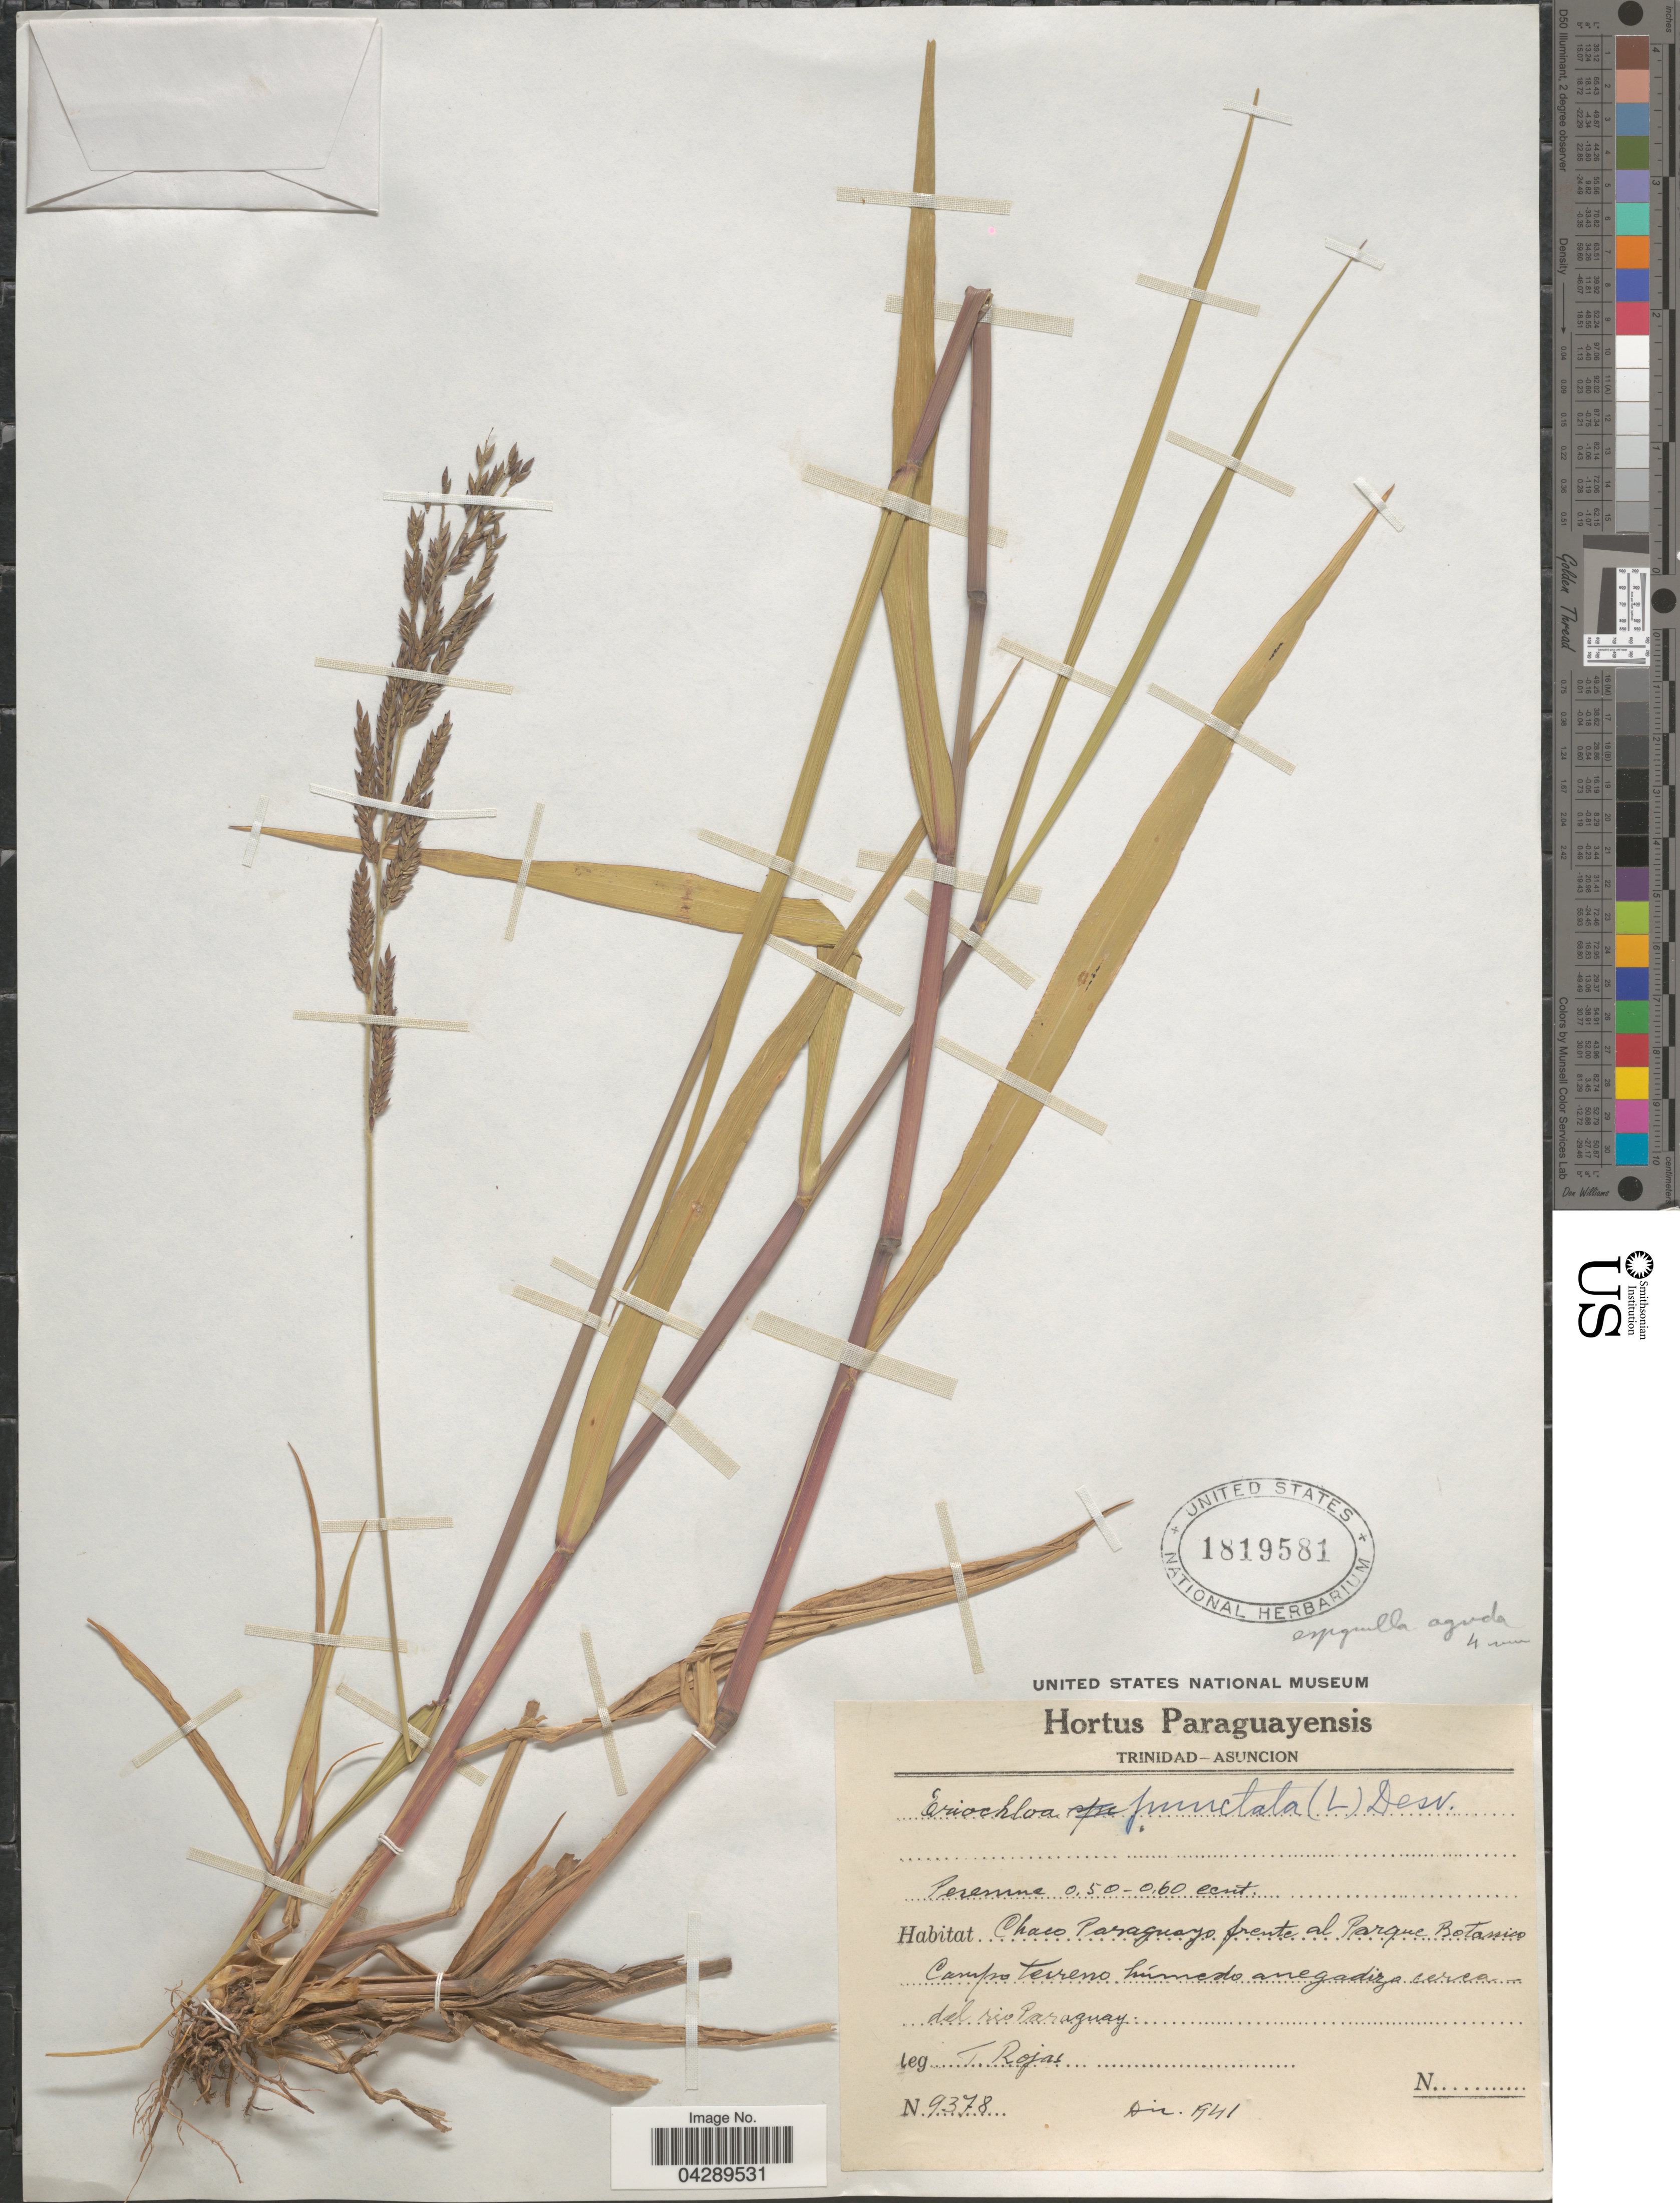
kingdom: Plantae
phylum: Tracheophyta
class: Liliopsida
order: Poales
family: Poaceae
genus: Eriochloa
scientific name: Eriochloa punctata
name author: (L.) Desv. ex Ham.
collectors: T. Rojas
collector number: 9378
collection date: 1941-12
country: Paraguay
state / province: Asuncion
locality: Chaco Paraguayo frente al Parque Botanico Campo Terreno húmedo anegadiza cerca - del rio Paraguay.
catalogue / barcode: US 1819581